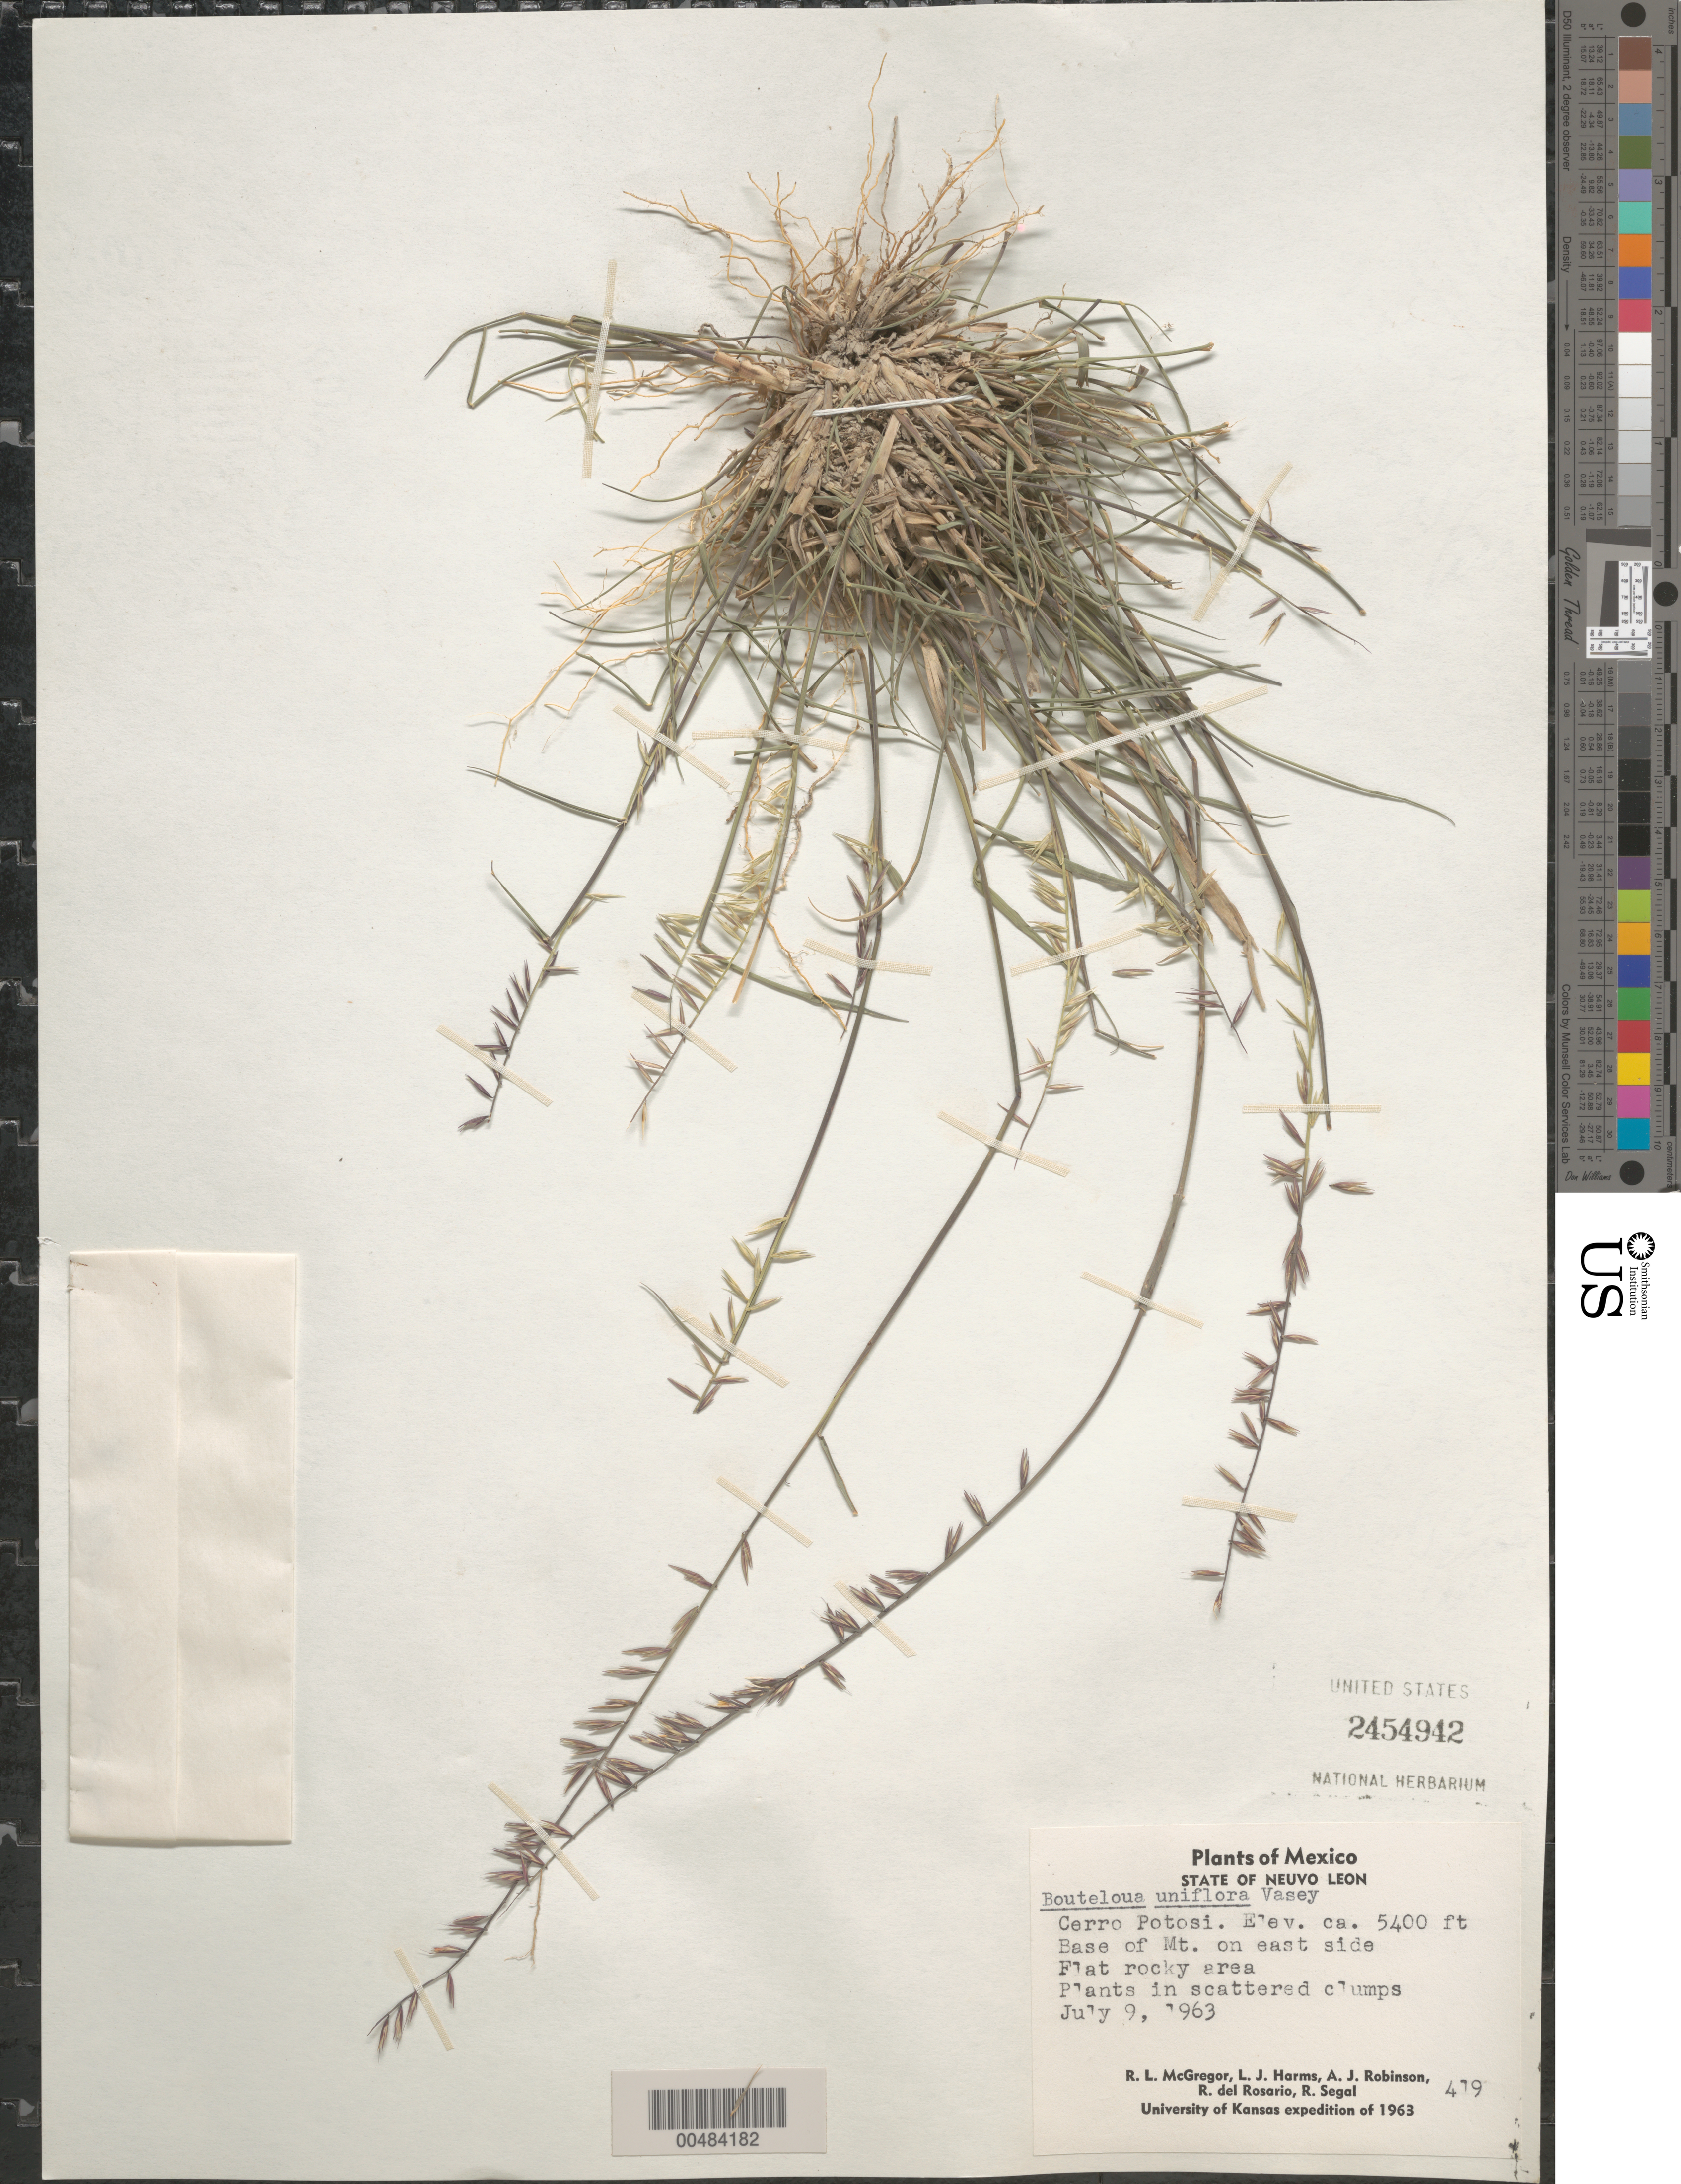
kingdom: Plantae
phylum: Tracheophyta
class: Liliopsida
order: Poales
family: Poaceae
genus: Bouteloua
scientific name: Bouteloua uniflora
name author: Vasey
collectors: R. McGregor, L. Harms & A. J. Robinson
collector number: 419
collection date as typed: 9 Jul 1963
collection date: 1963-07-09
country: Mexico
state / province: Nuevo León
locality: Cerro Potosi, base of mtn on E side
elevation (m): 1646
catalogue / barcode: US 2454942